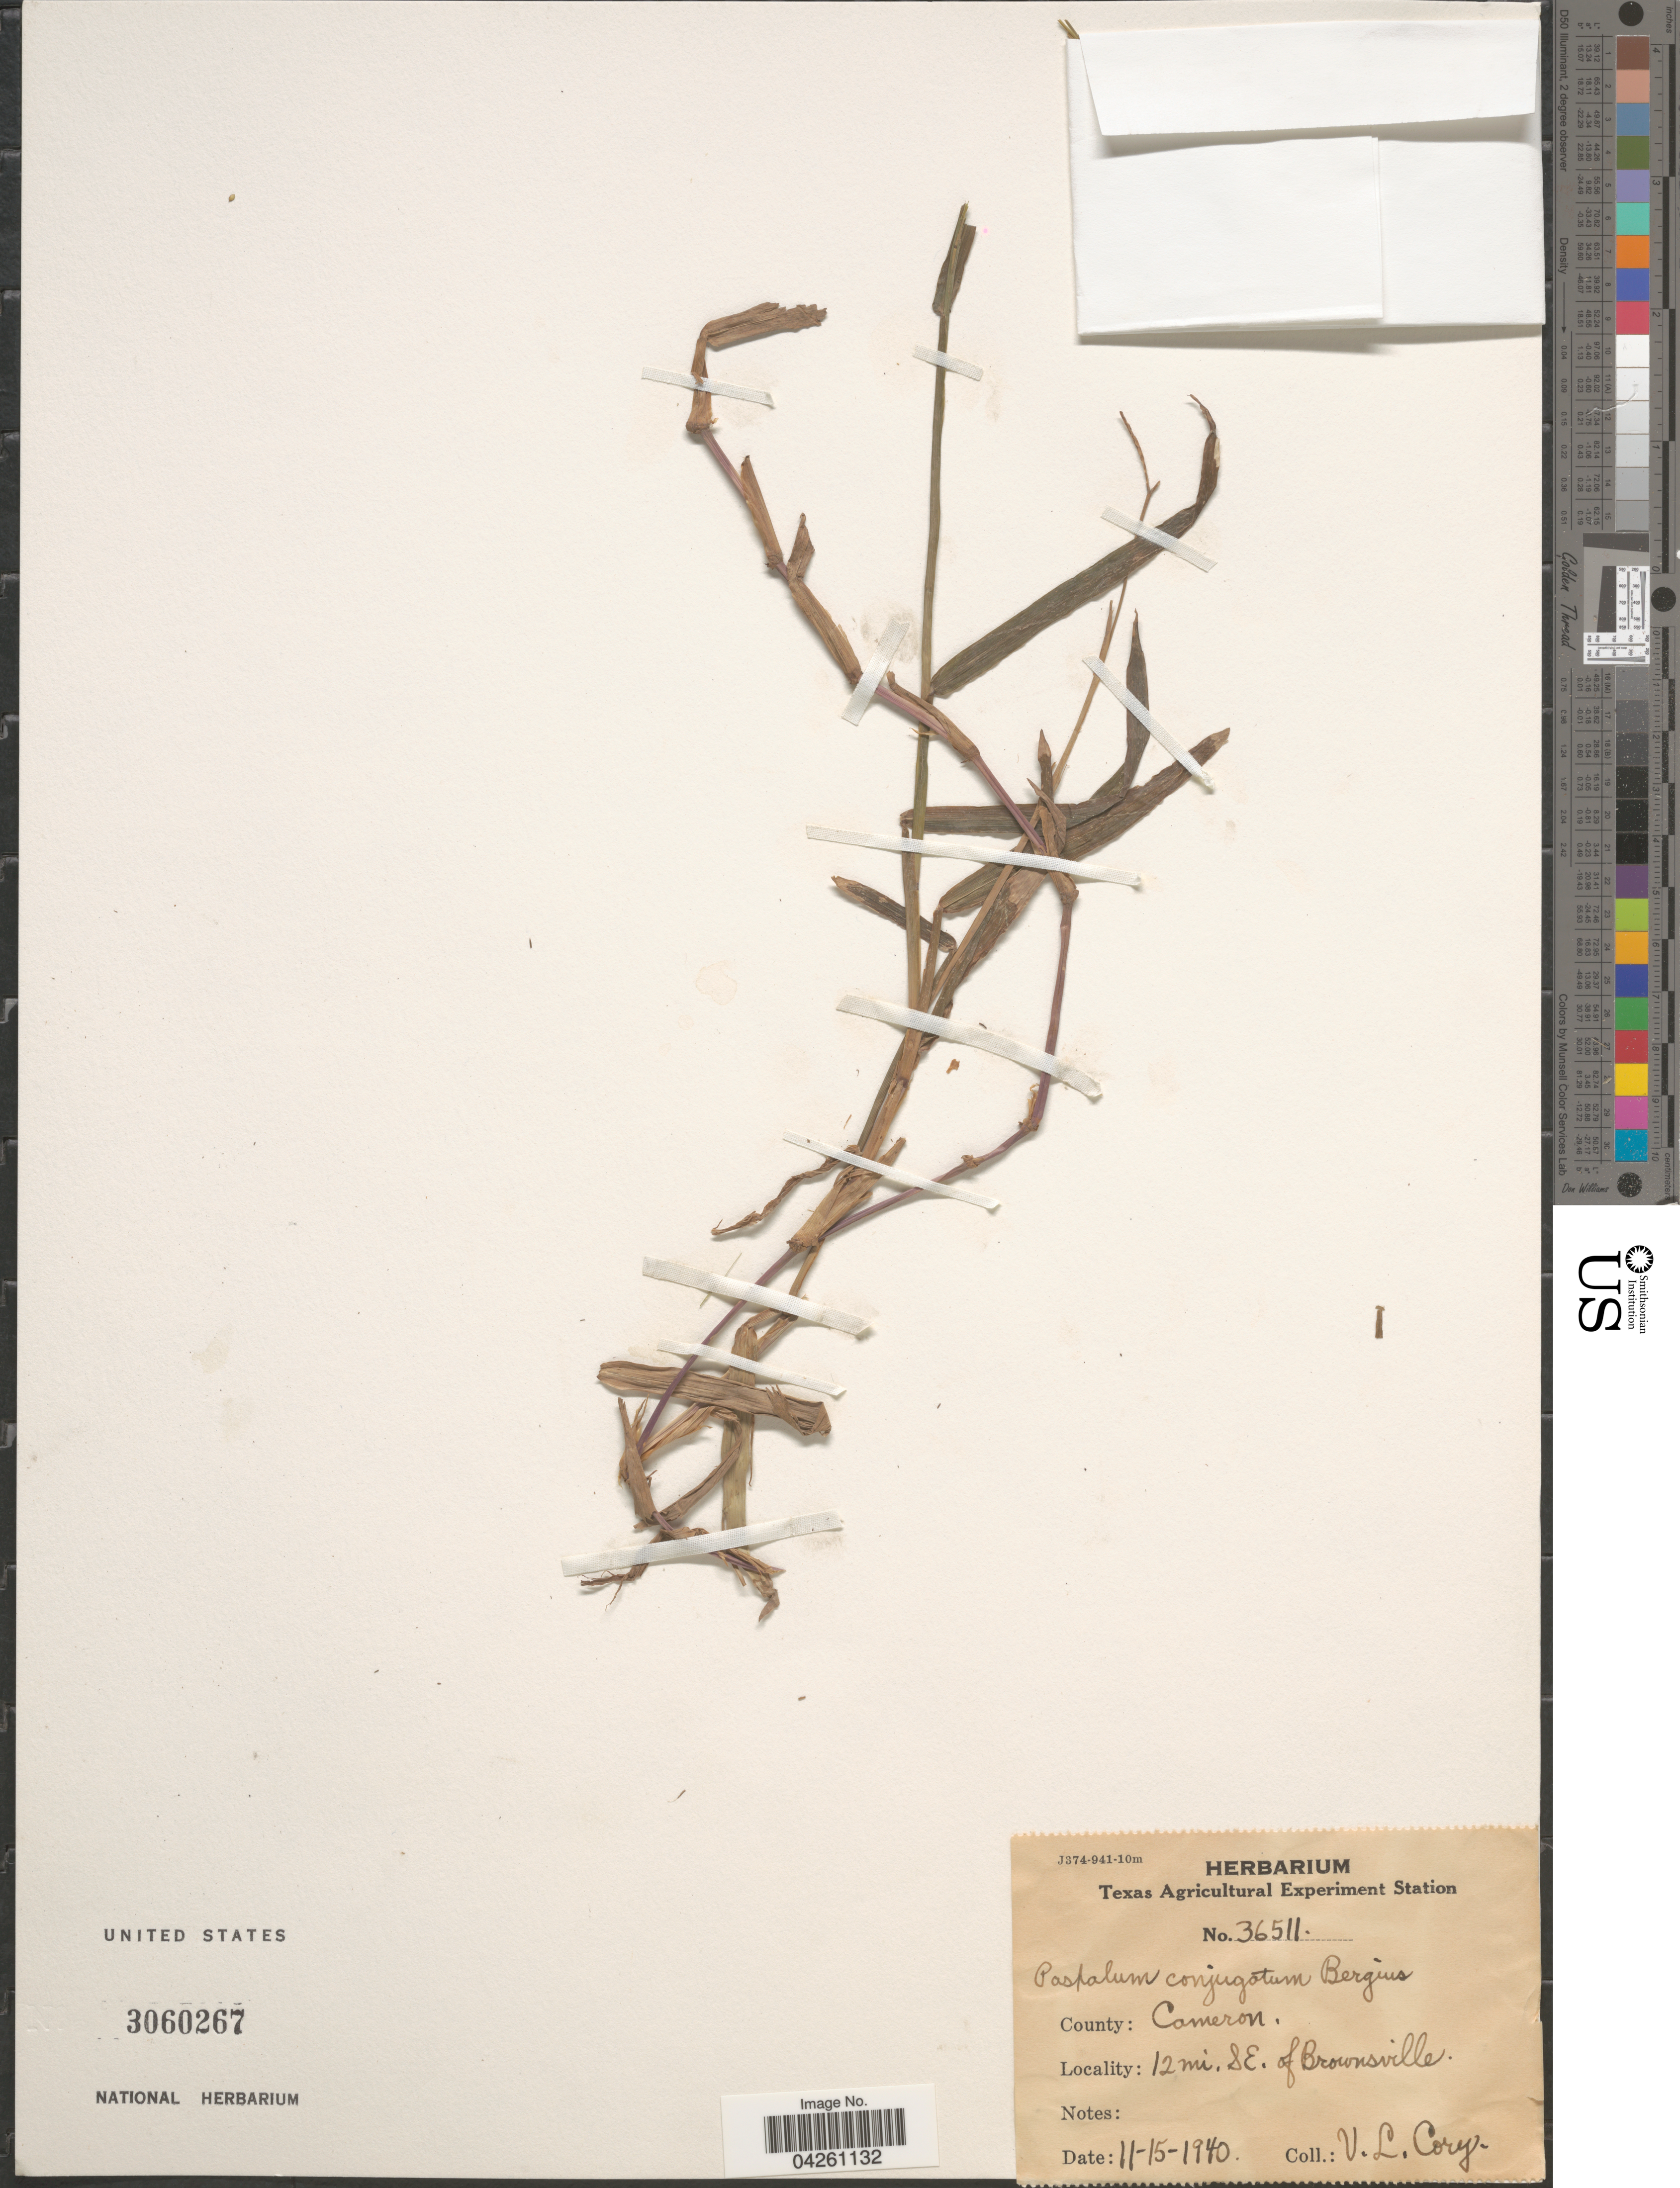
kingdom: Plantae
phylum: Tracheophyta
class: Liliopsida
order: Poales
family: Poaceae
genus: Paspalum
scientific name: Paspalum conjugatum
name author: P.J. Bergius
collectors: V. Cory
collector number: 36511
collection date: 1940-11-15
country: United States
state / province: Texas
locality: County: Cameron. 12 mi. SE. of Brownsville.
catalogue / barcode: US 3060267